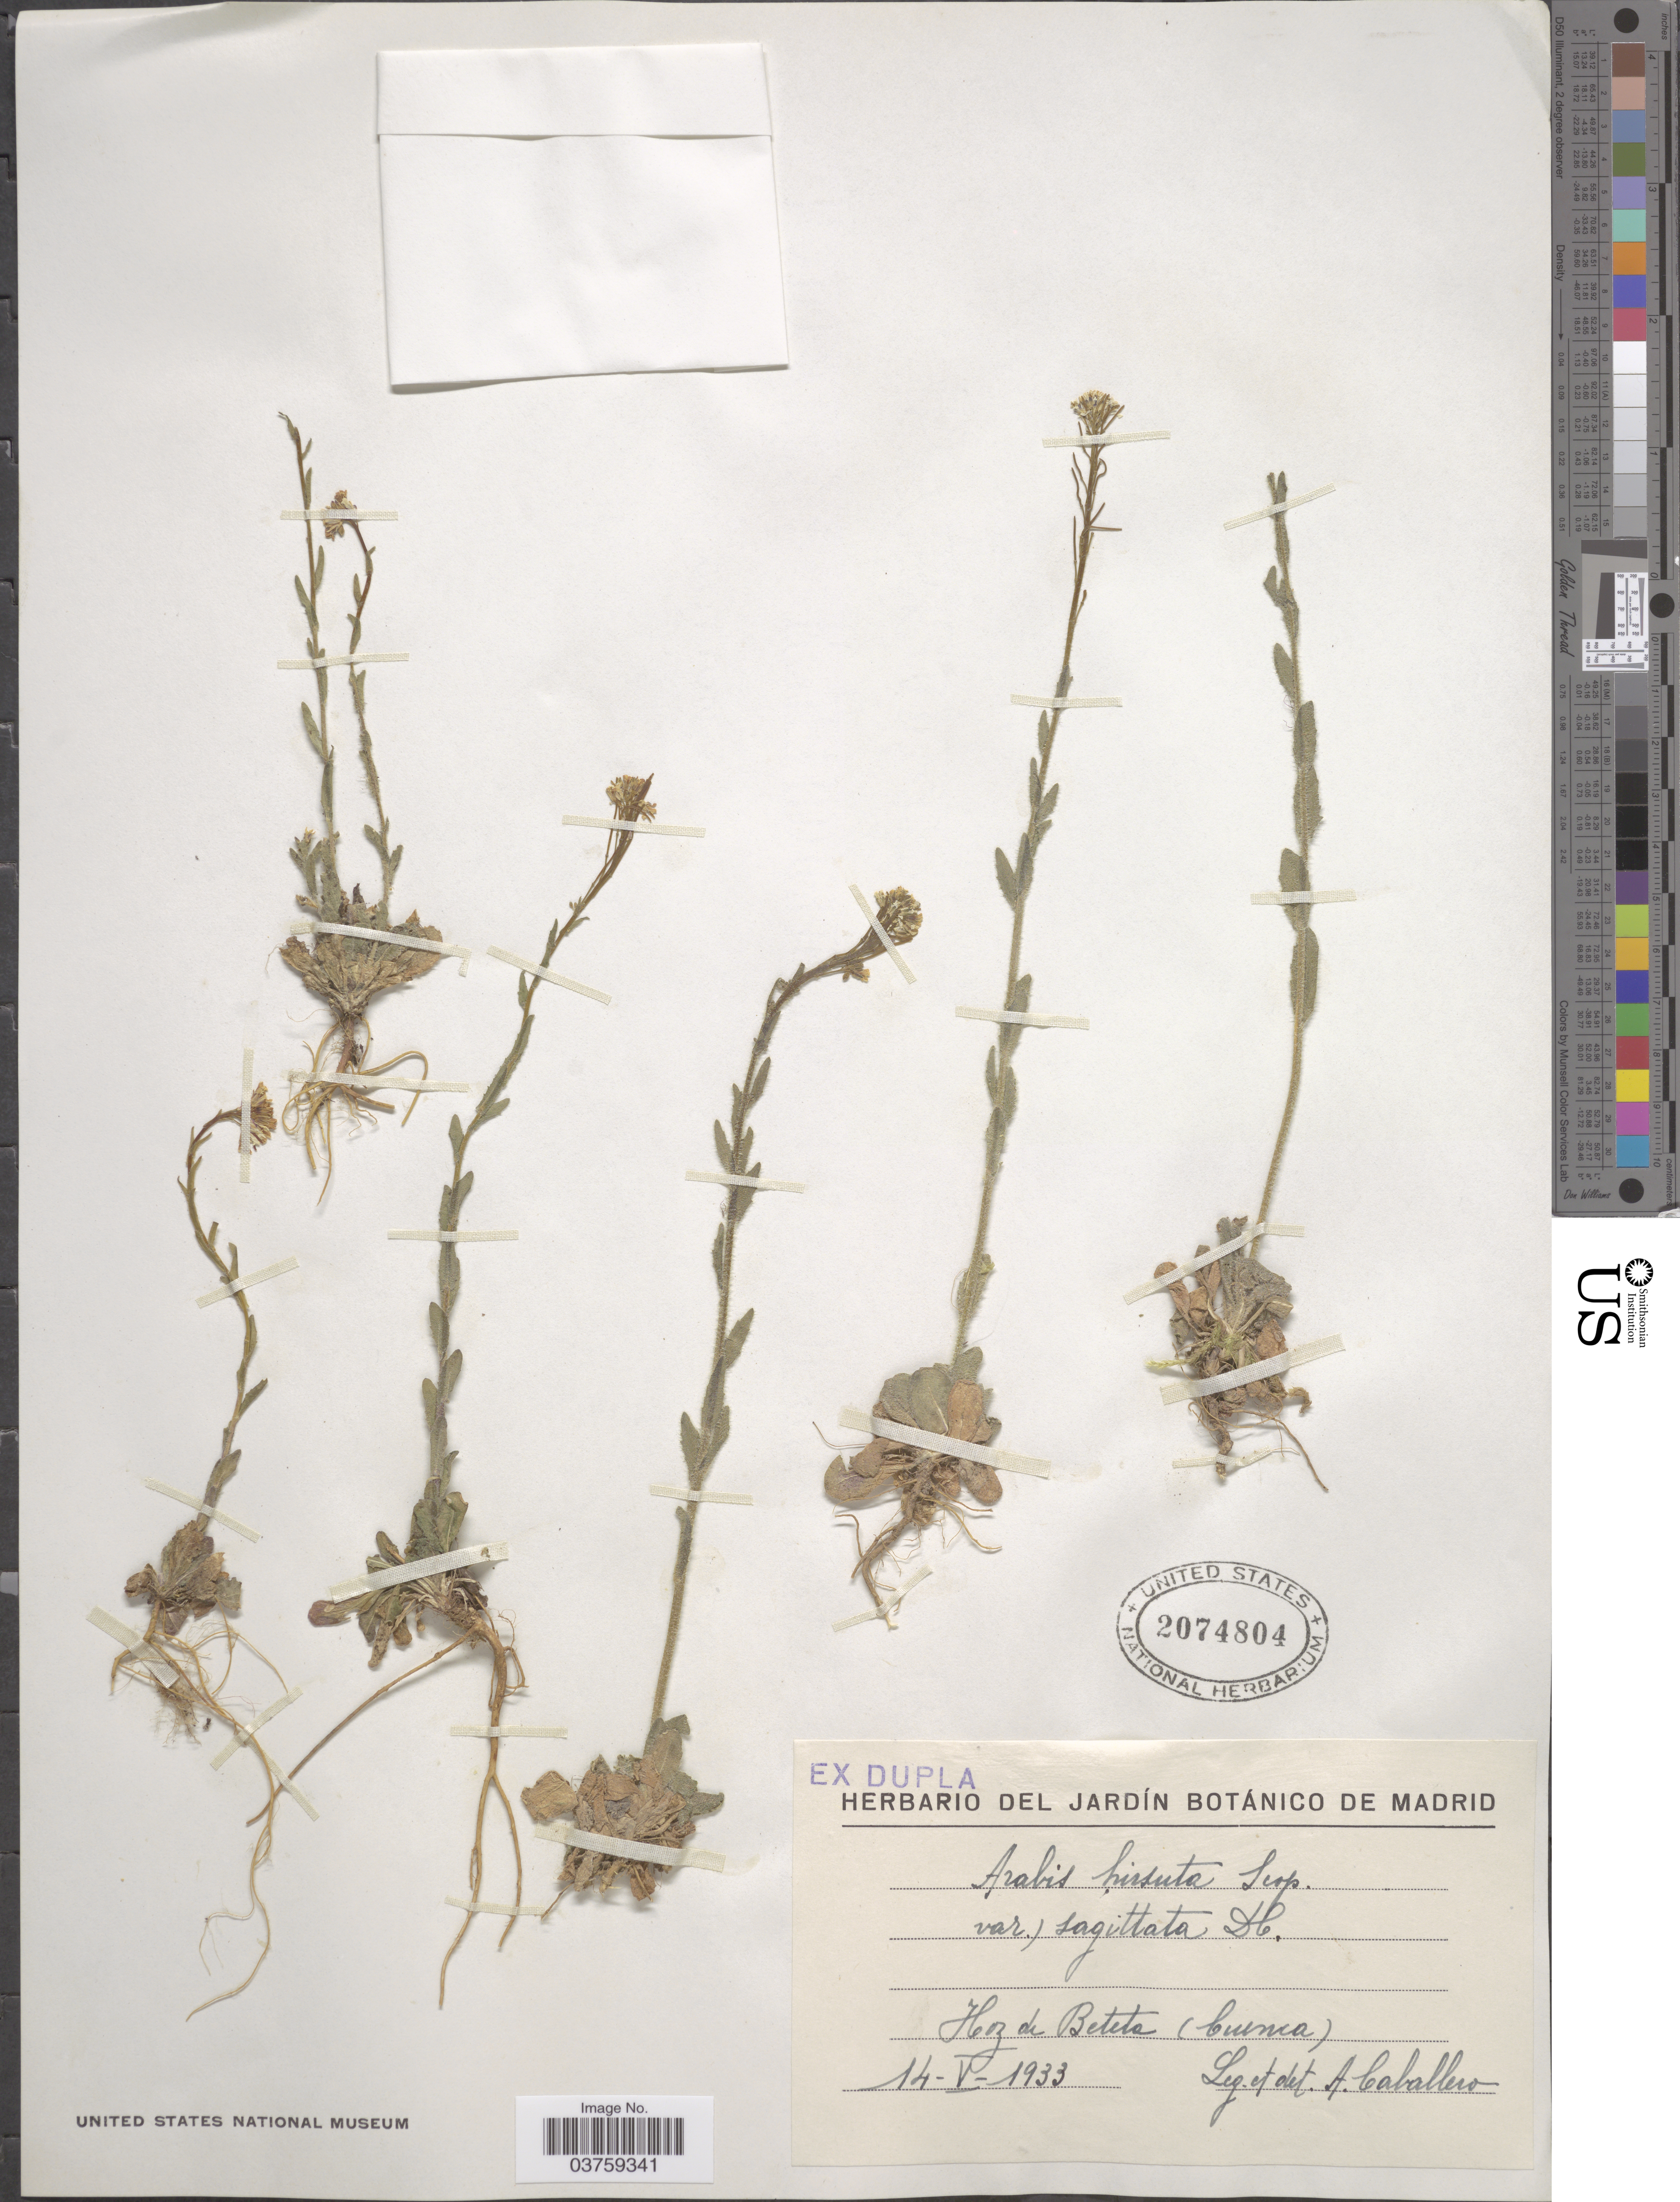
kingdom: Plantae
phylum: Tracheophyta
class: Magnoliopsida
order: Brassicales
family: Brassicaceae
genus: Arabis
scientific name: Arabis hirsuta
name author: (L.) Scop.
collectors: A. Caballero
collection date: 1933-05-14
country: Spain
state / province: Madrid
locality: Hoz de Beteta (Cuenca).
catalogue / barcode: US 2074804